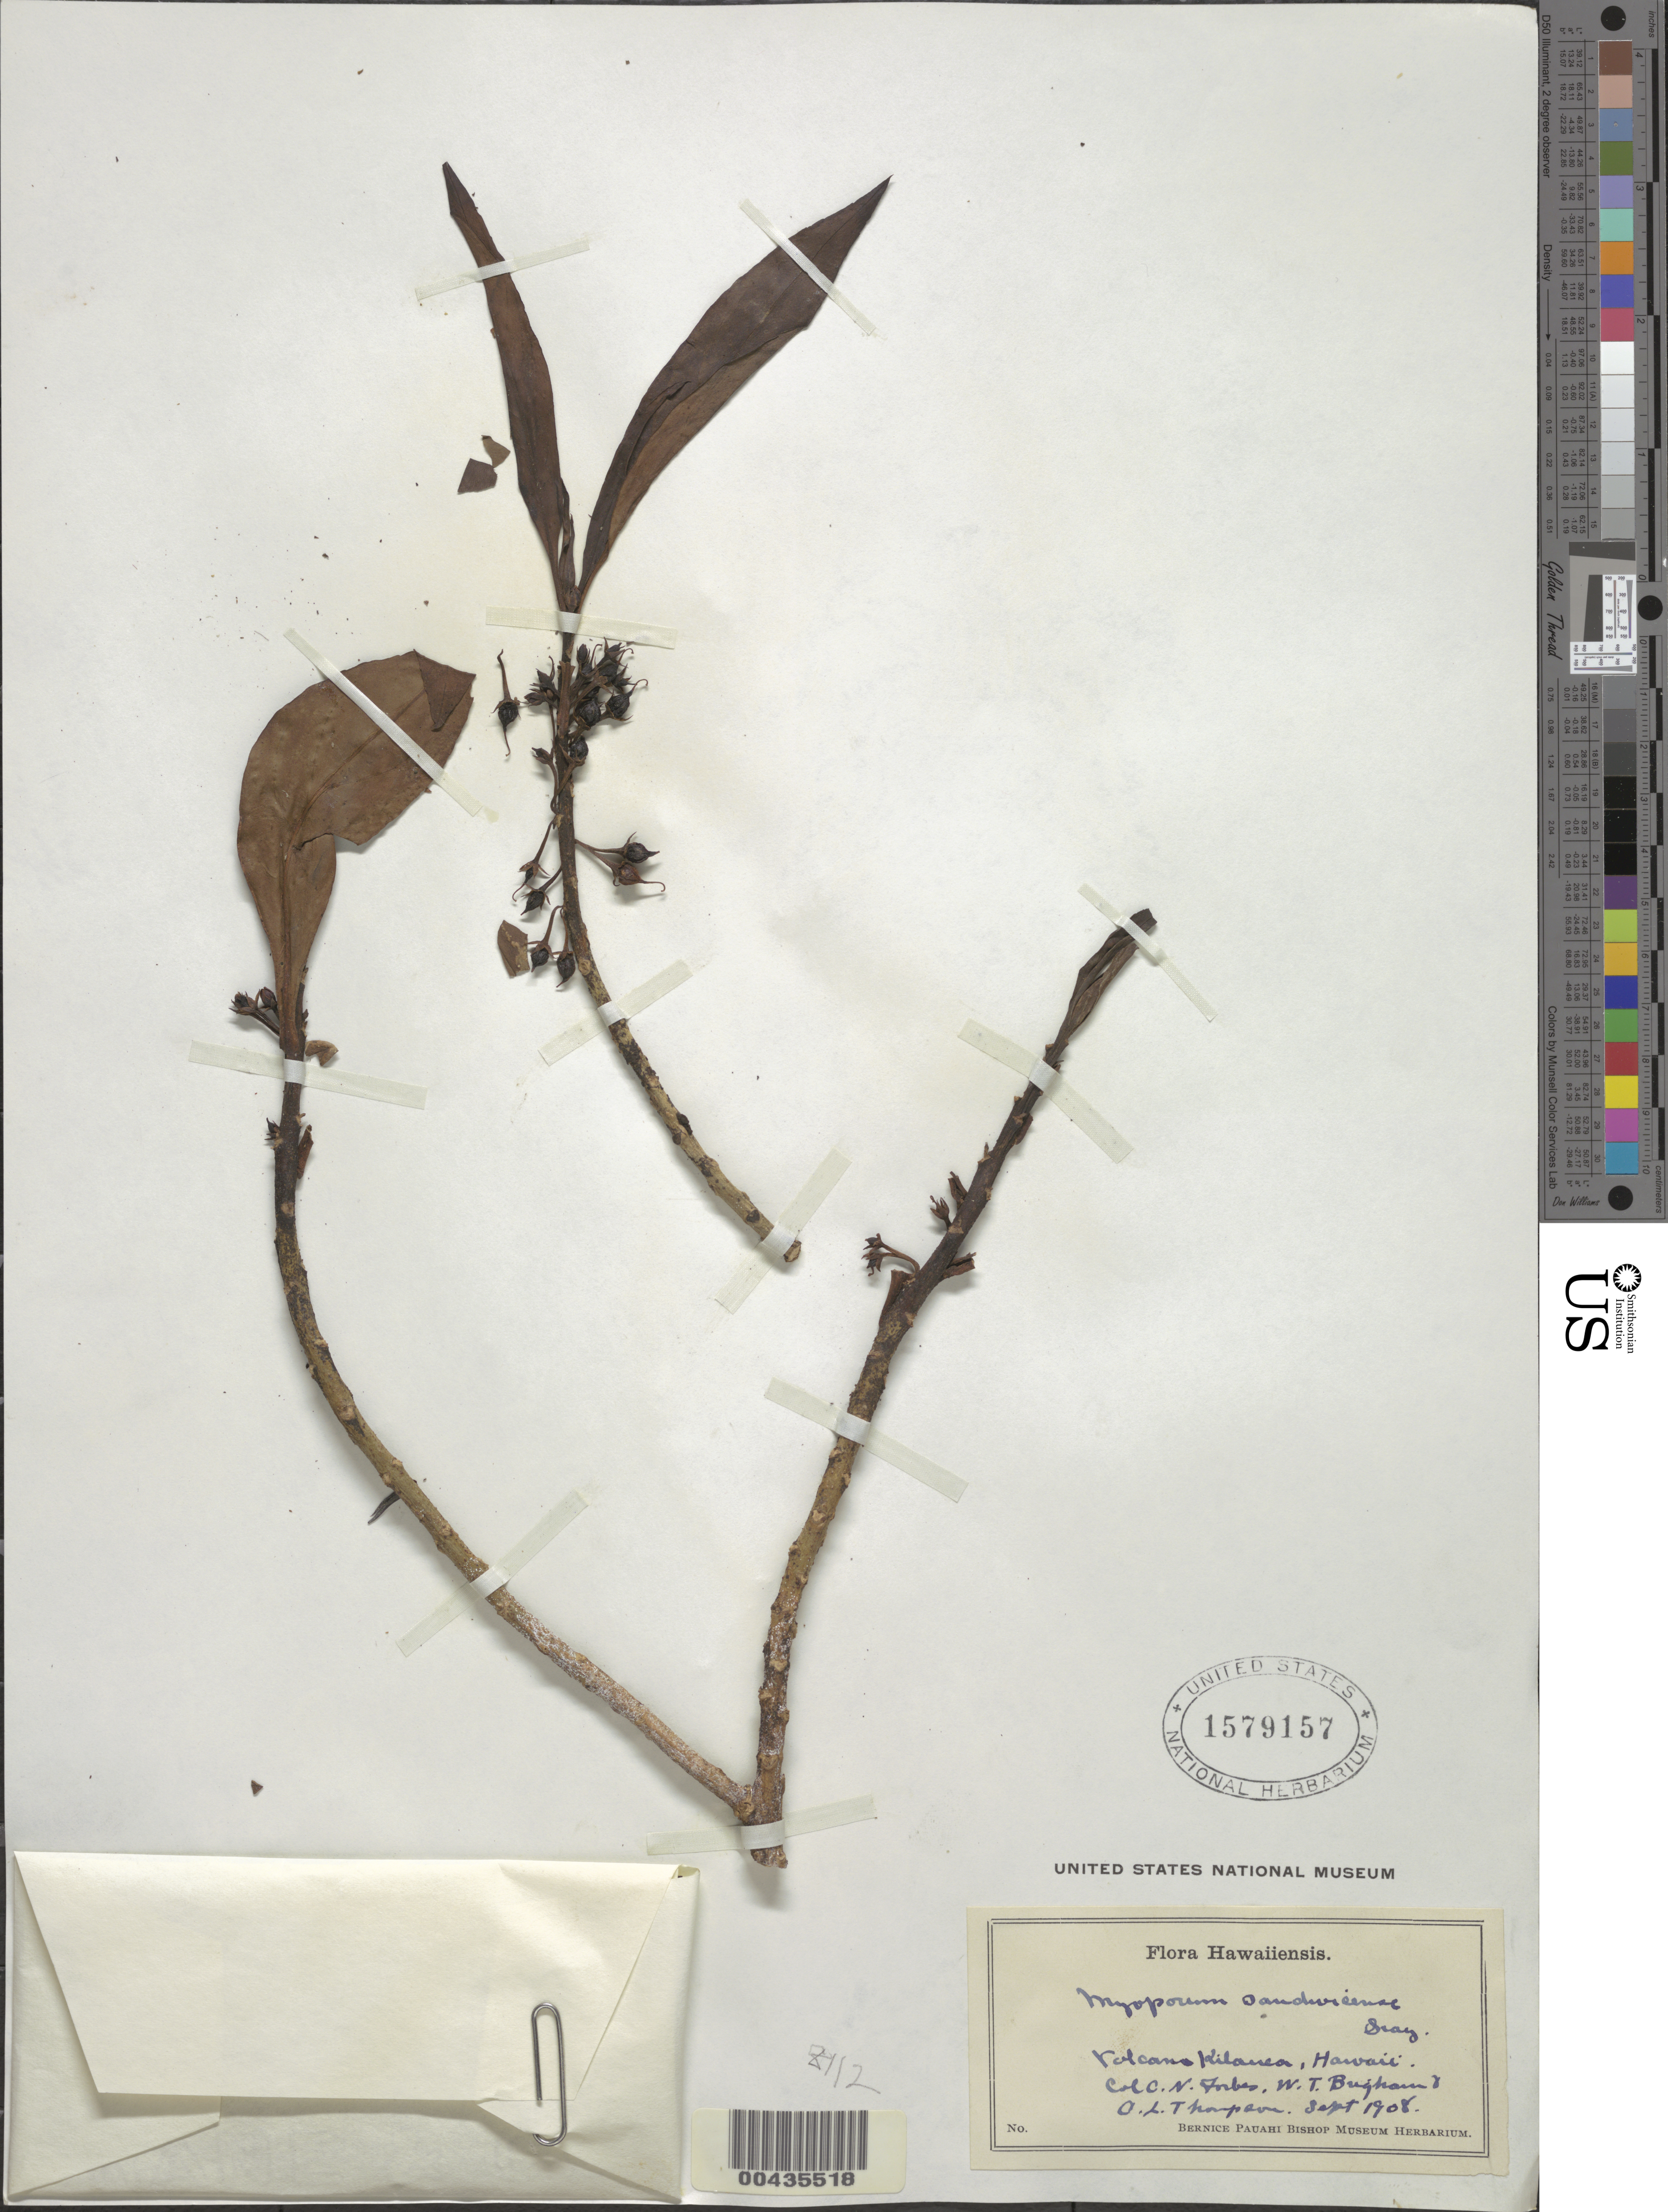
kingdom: Plantae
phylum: Tracheophyta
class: Magnoliopsida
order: Lamiales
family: Scrophulariaceae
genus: Myoporum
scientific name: Myoporum sandwicense subsp. sandwicense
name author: A. Gray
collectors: C. N. Forbes, W. T. Brigham & C. L. Thompson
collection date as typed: Sep 1908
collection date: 1908-09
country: United States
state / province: Hawaii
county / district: Hawaii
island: Hawaii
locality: Volcano Kilauea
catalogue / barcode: US 1579157